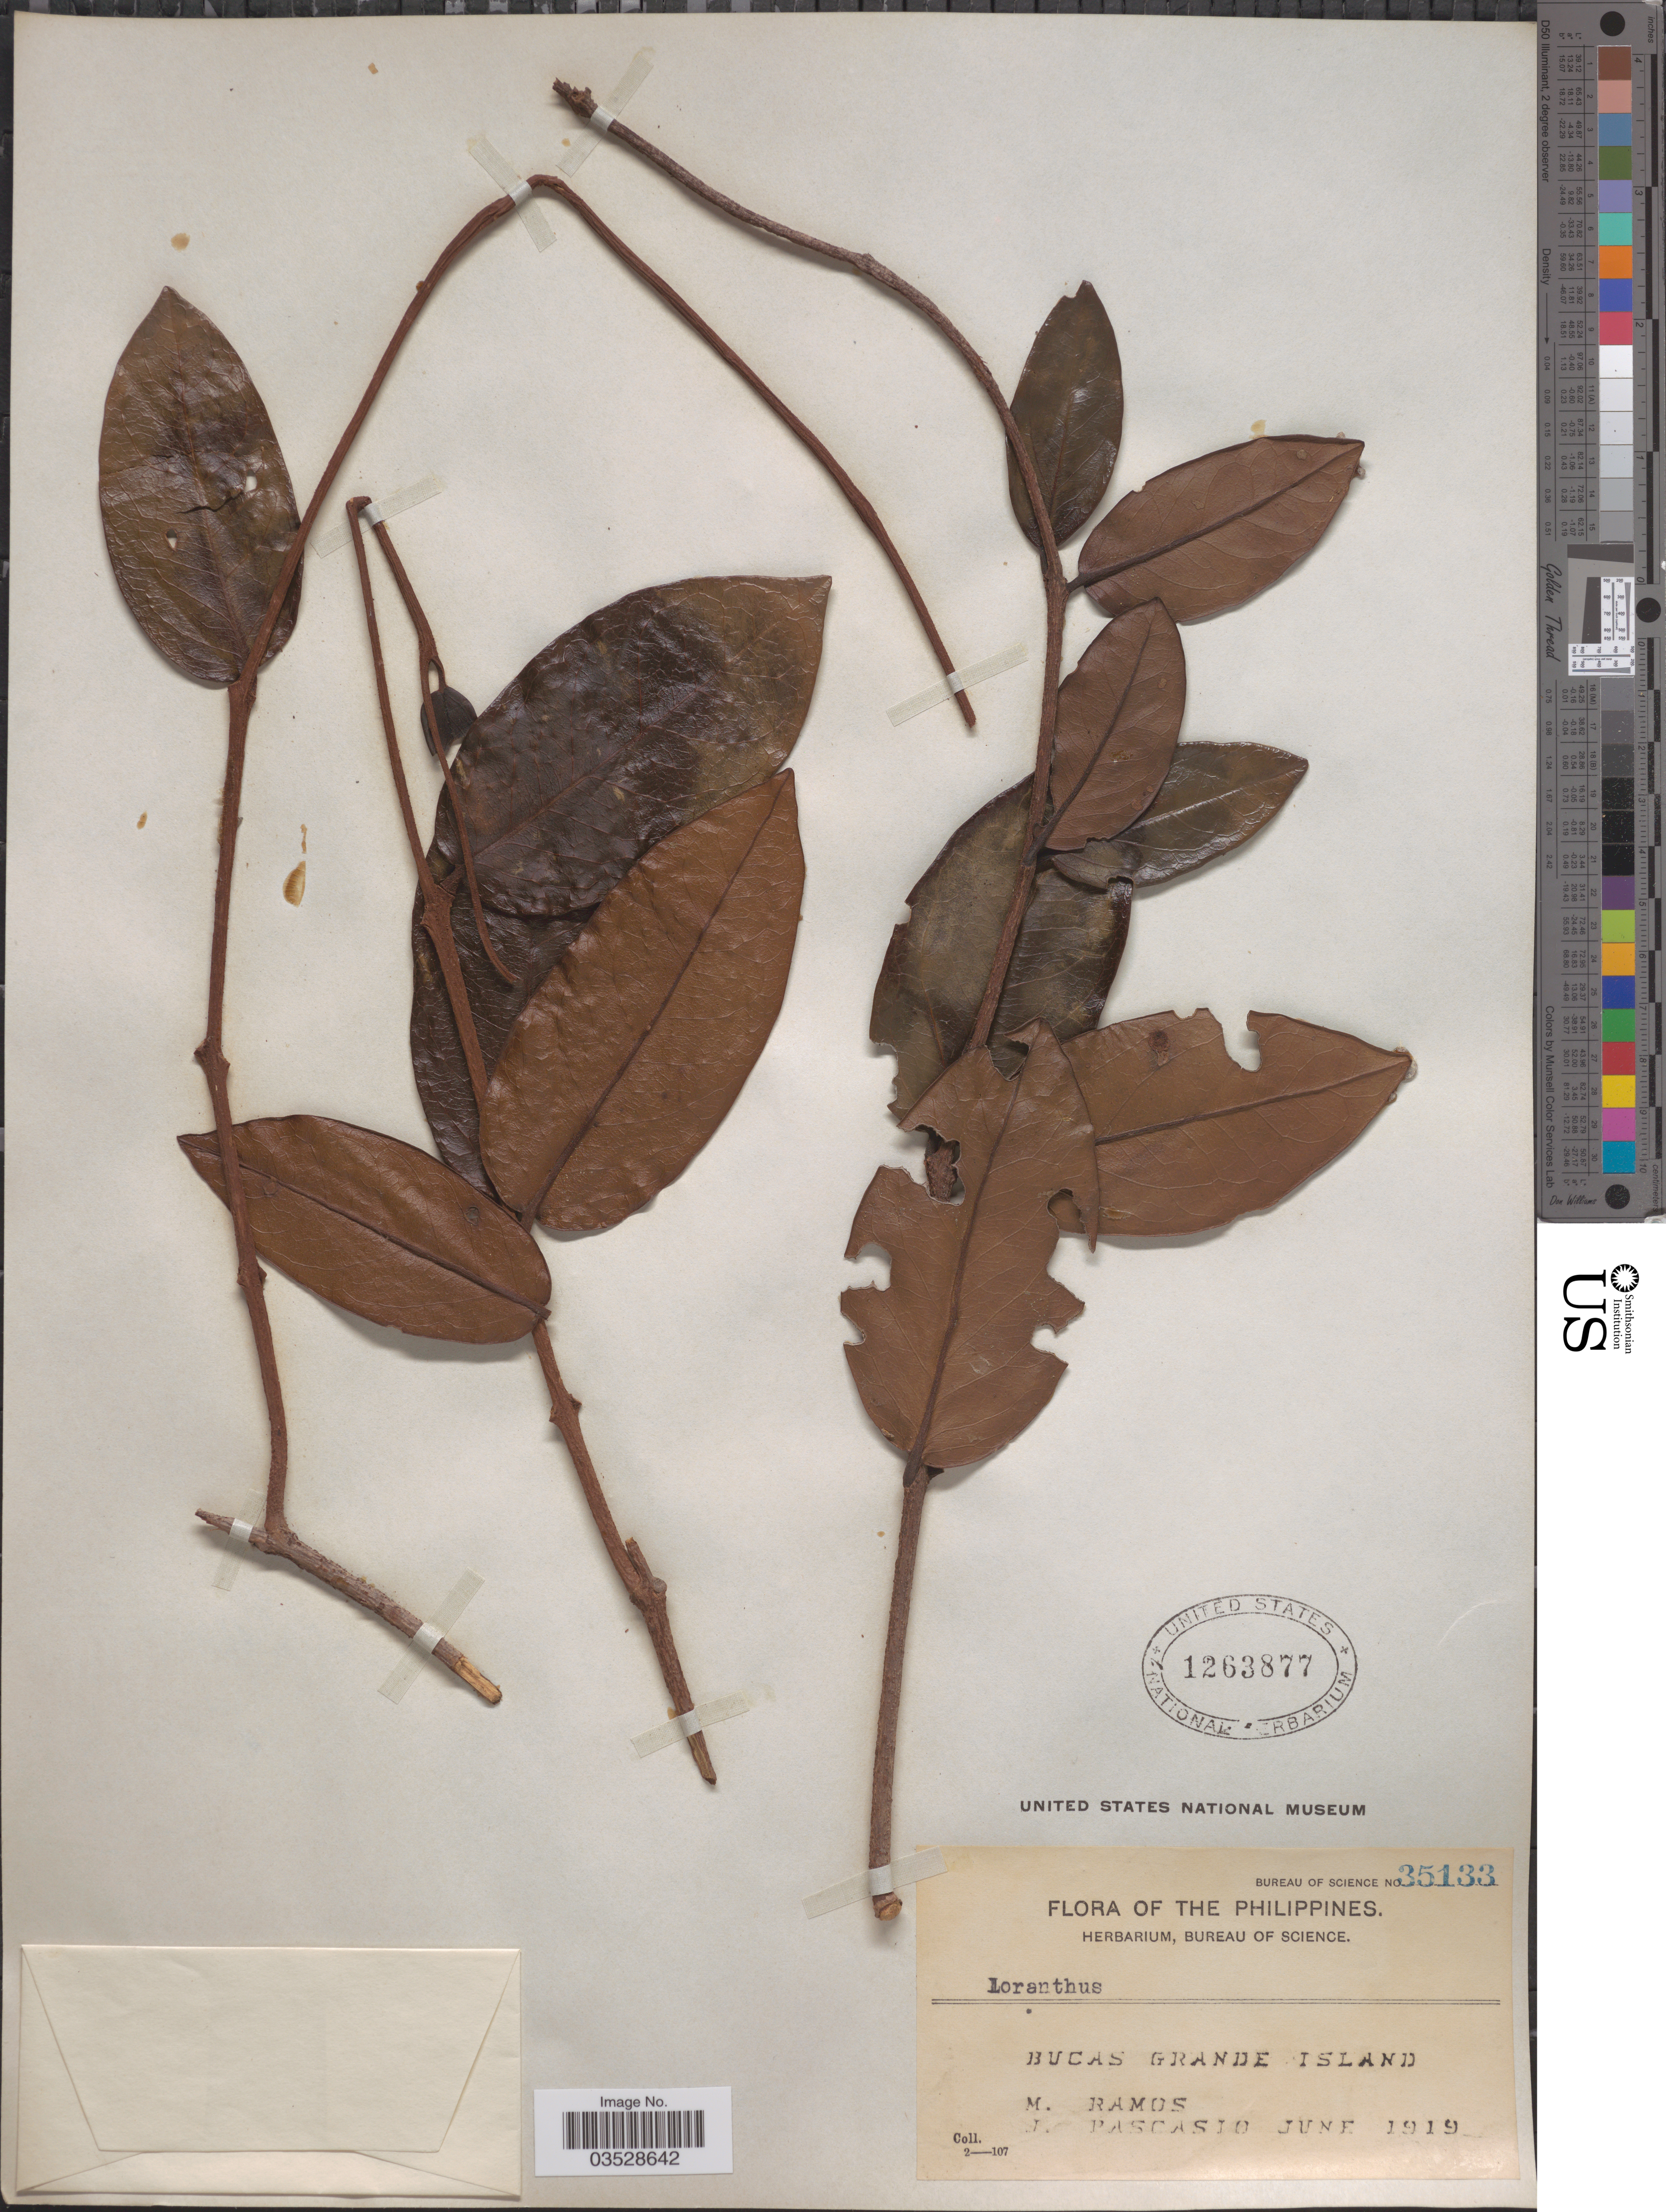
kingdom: Plantae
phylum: Tracheophyta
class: Magnoliopsida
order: Santalales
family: Loranthaceae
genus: Loranthus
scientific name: Loranthus sp.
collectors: M. Ramos & J. Pascasio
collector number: Bureau of Science 35133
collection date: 1919-06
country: Philippines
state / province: Caraga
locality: Bucas Grande Island.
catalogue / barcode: US 1263877